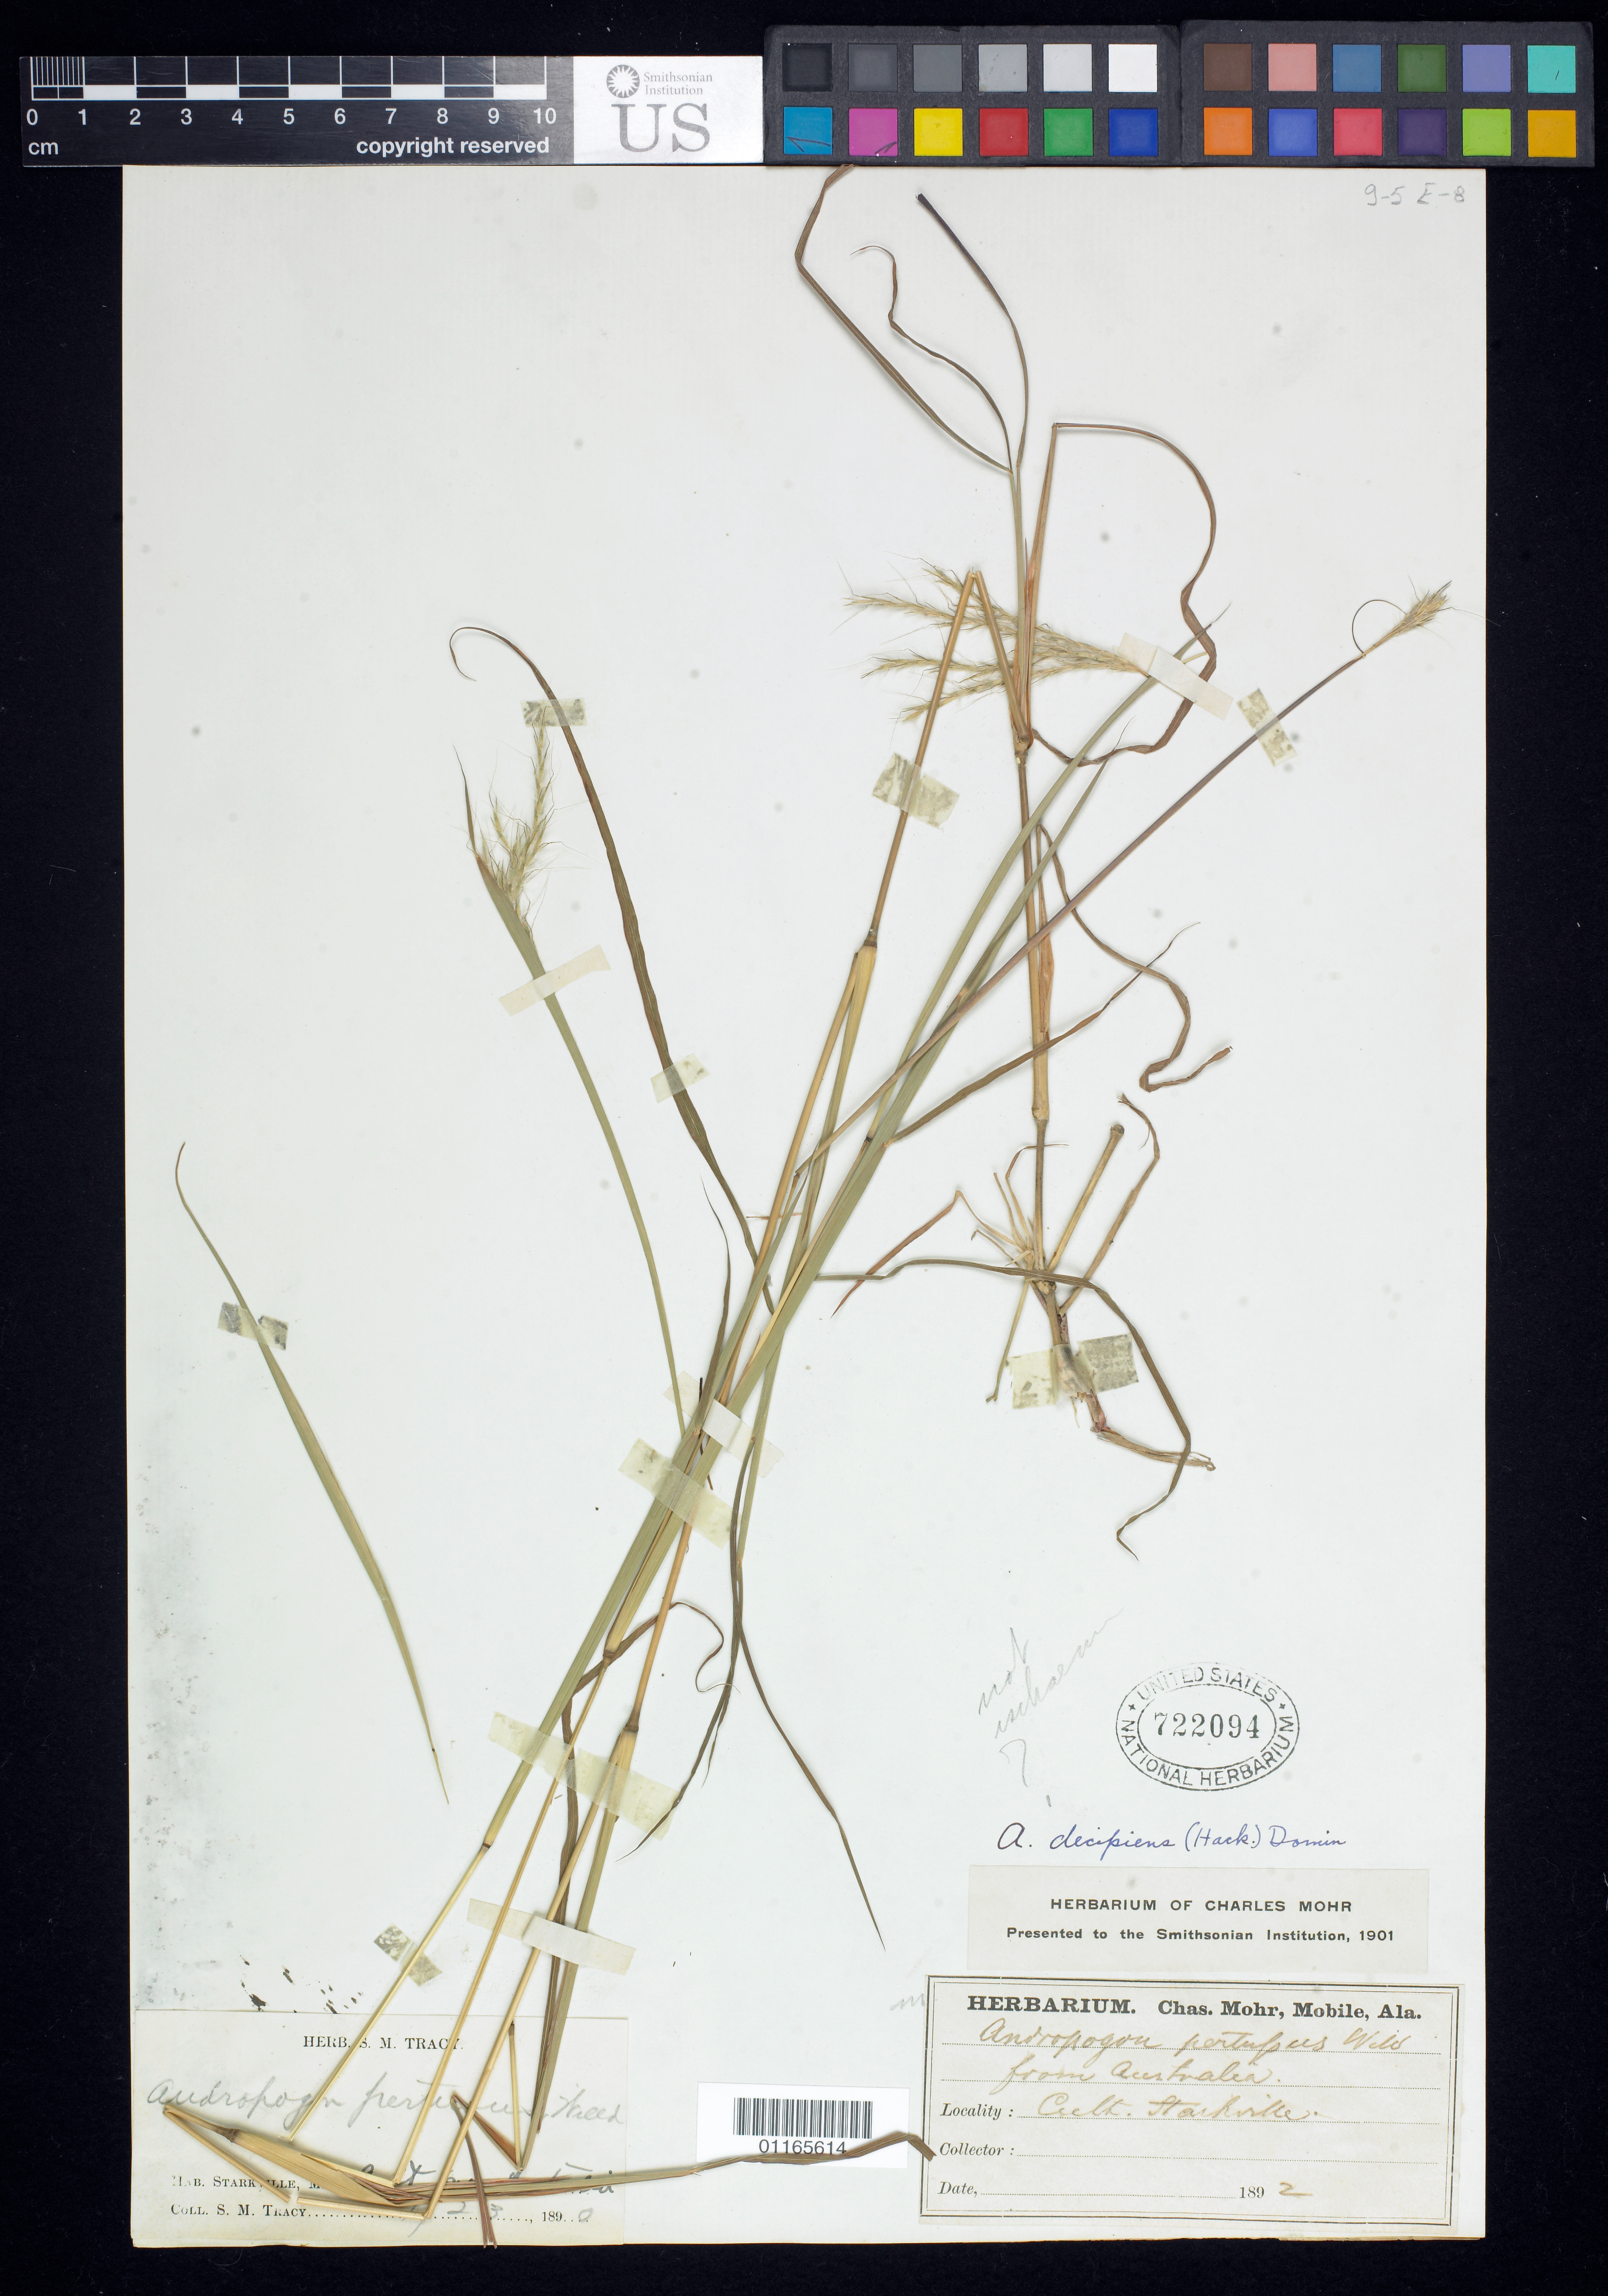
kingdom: Plantae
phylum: Tracheophyta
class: Liliopsida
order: Poales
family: Poaceae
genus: Andropogon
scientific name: Andropogon decipiens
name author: (Hack.) Domin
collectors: S. M. Tracy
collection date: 1890-09-23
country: Australia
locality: Starkville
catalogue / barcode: US 722094